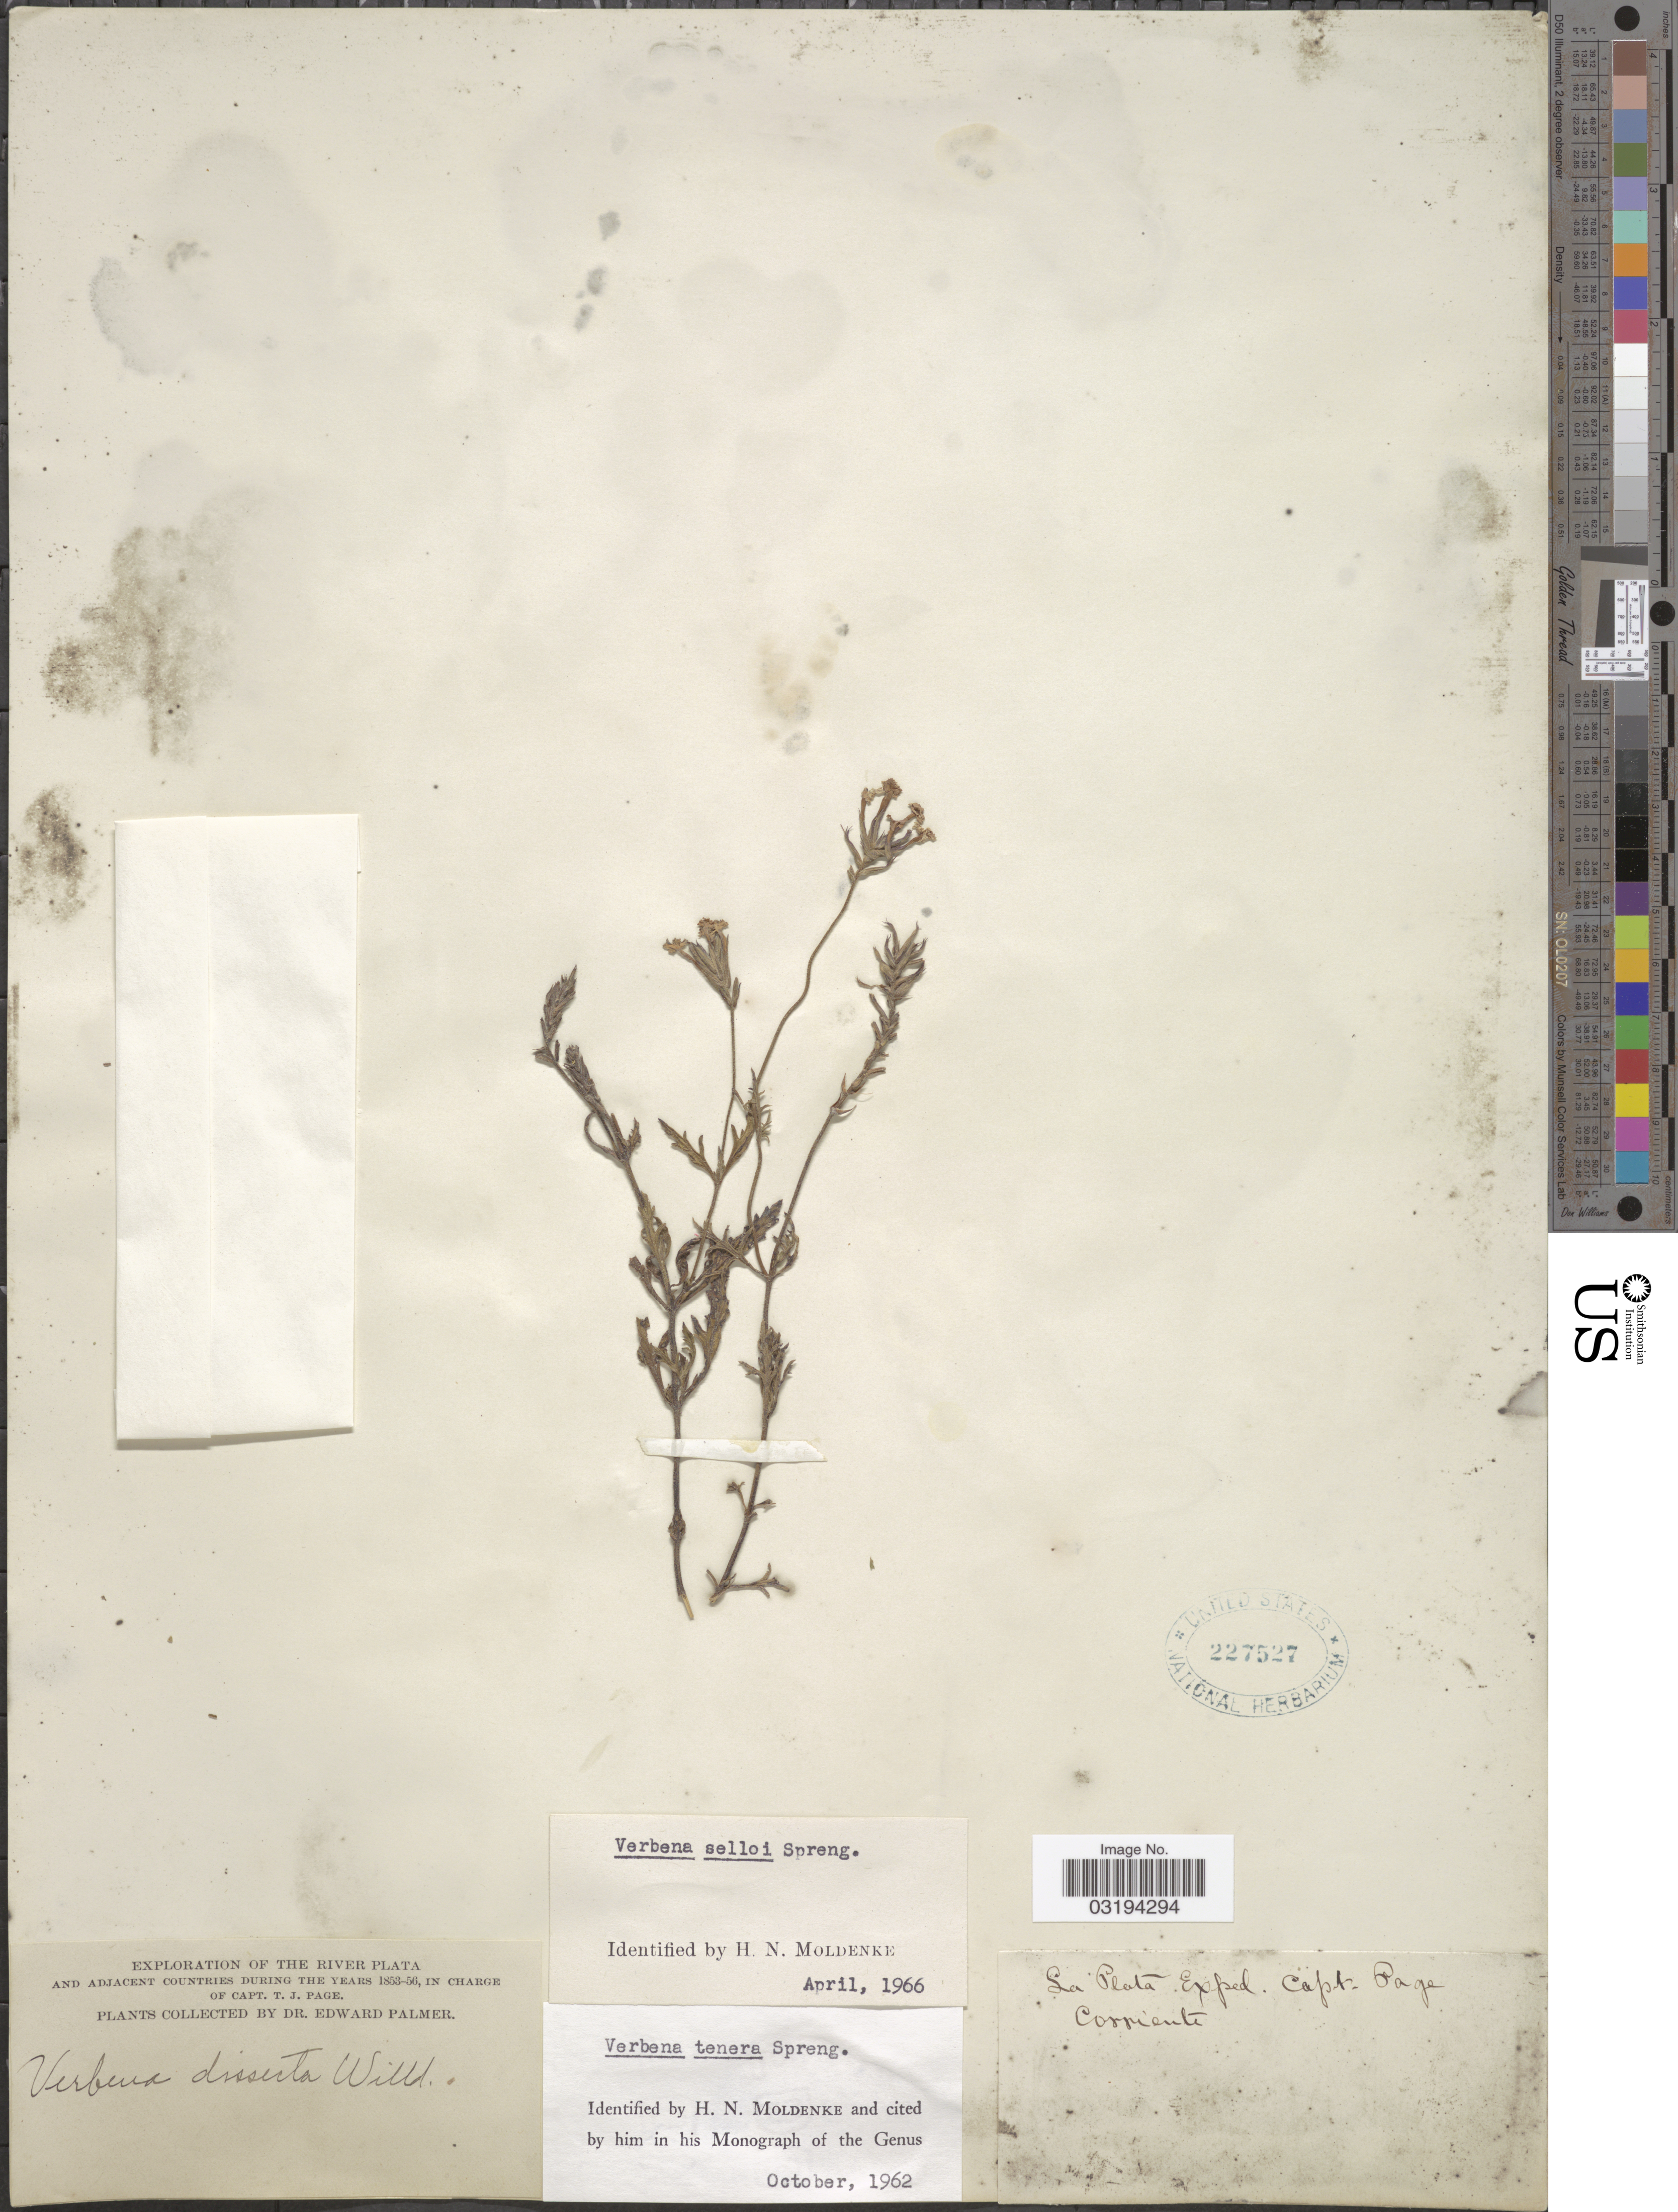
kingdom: Plantae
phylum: Tracheophyta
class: Magnoliopsida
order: Lamiales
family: Verbenaceae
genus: Verbena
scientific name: Verbena selloi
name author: Spreng.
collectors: T. J. Page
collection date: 1853/1856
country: Argentina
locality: The River Plata and Adjacent Countries, La Pata, Corriente.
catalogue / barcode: US 227527